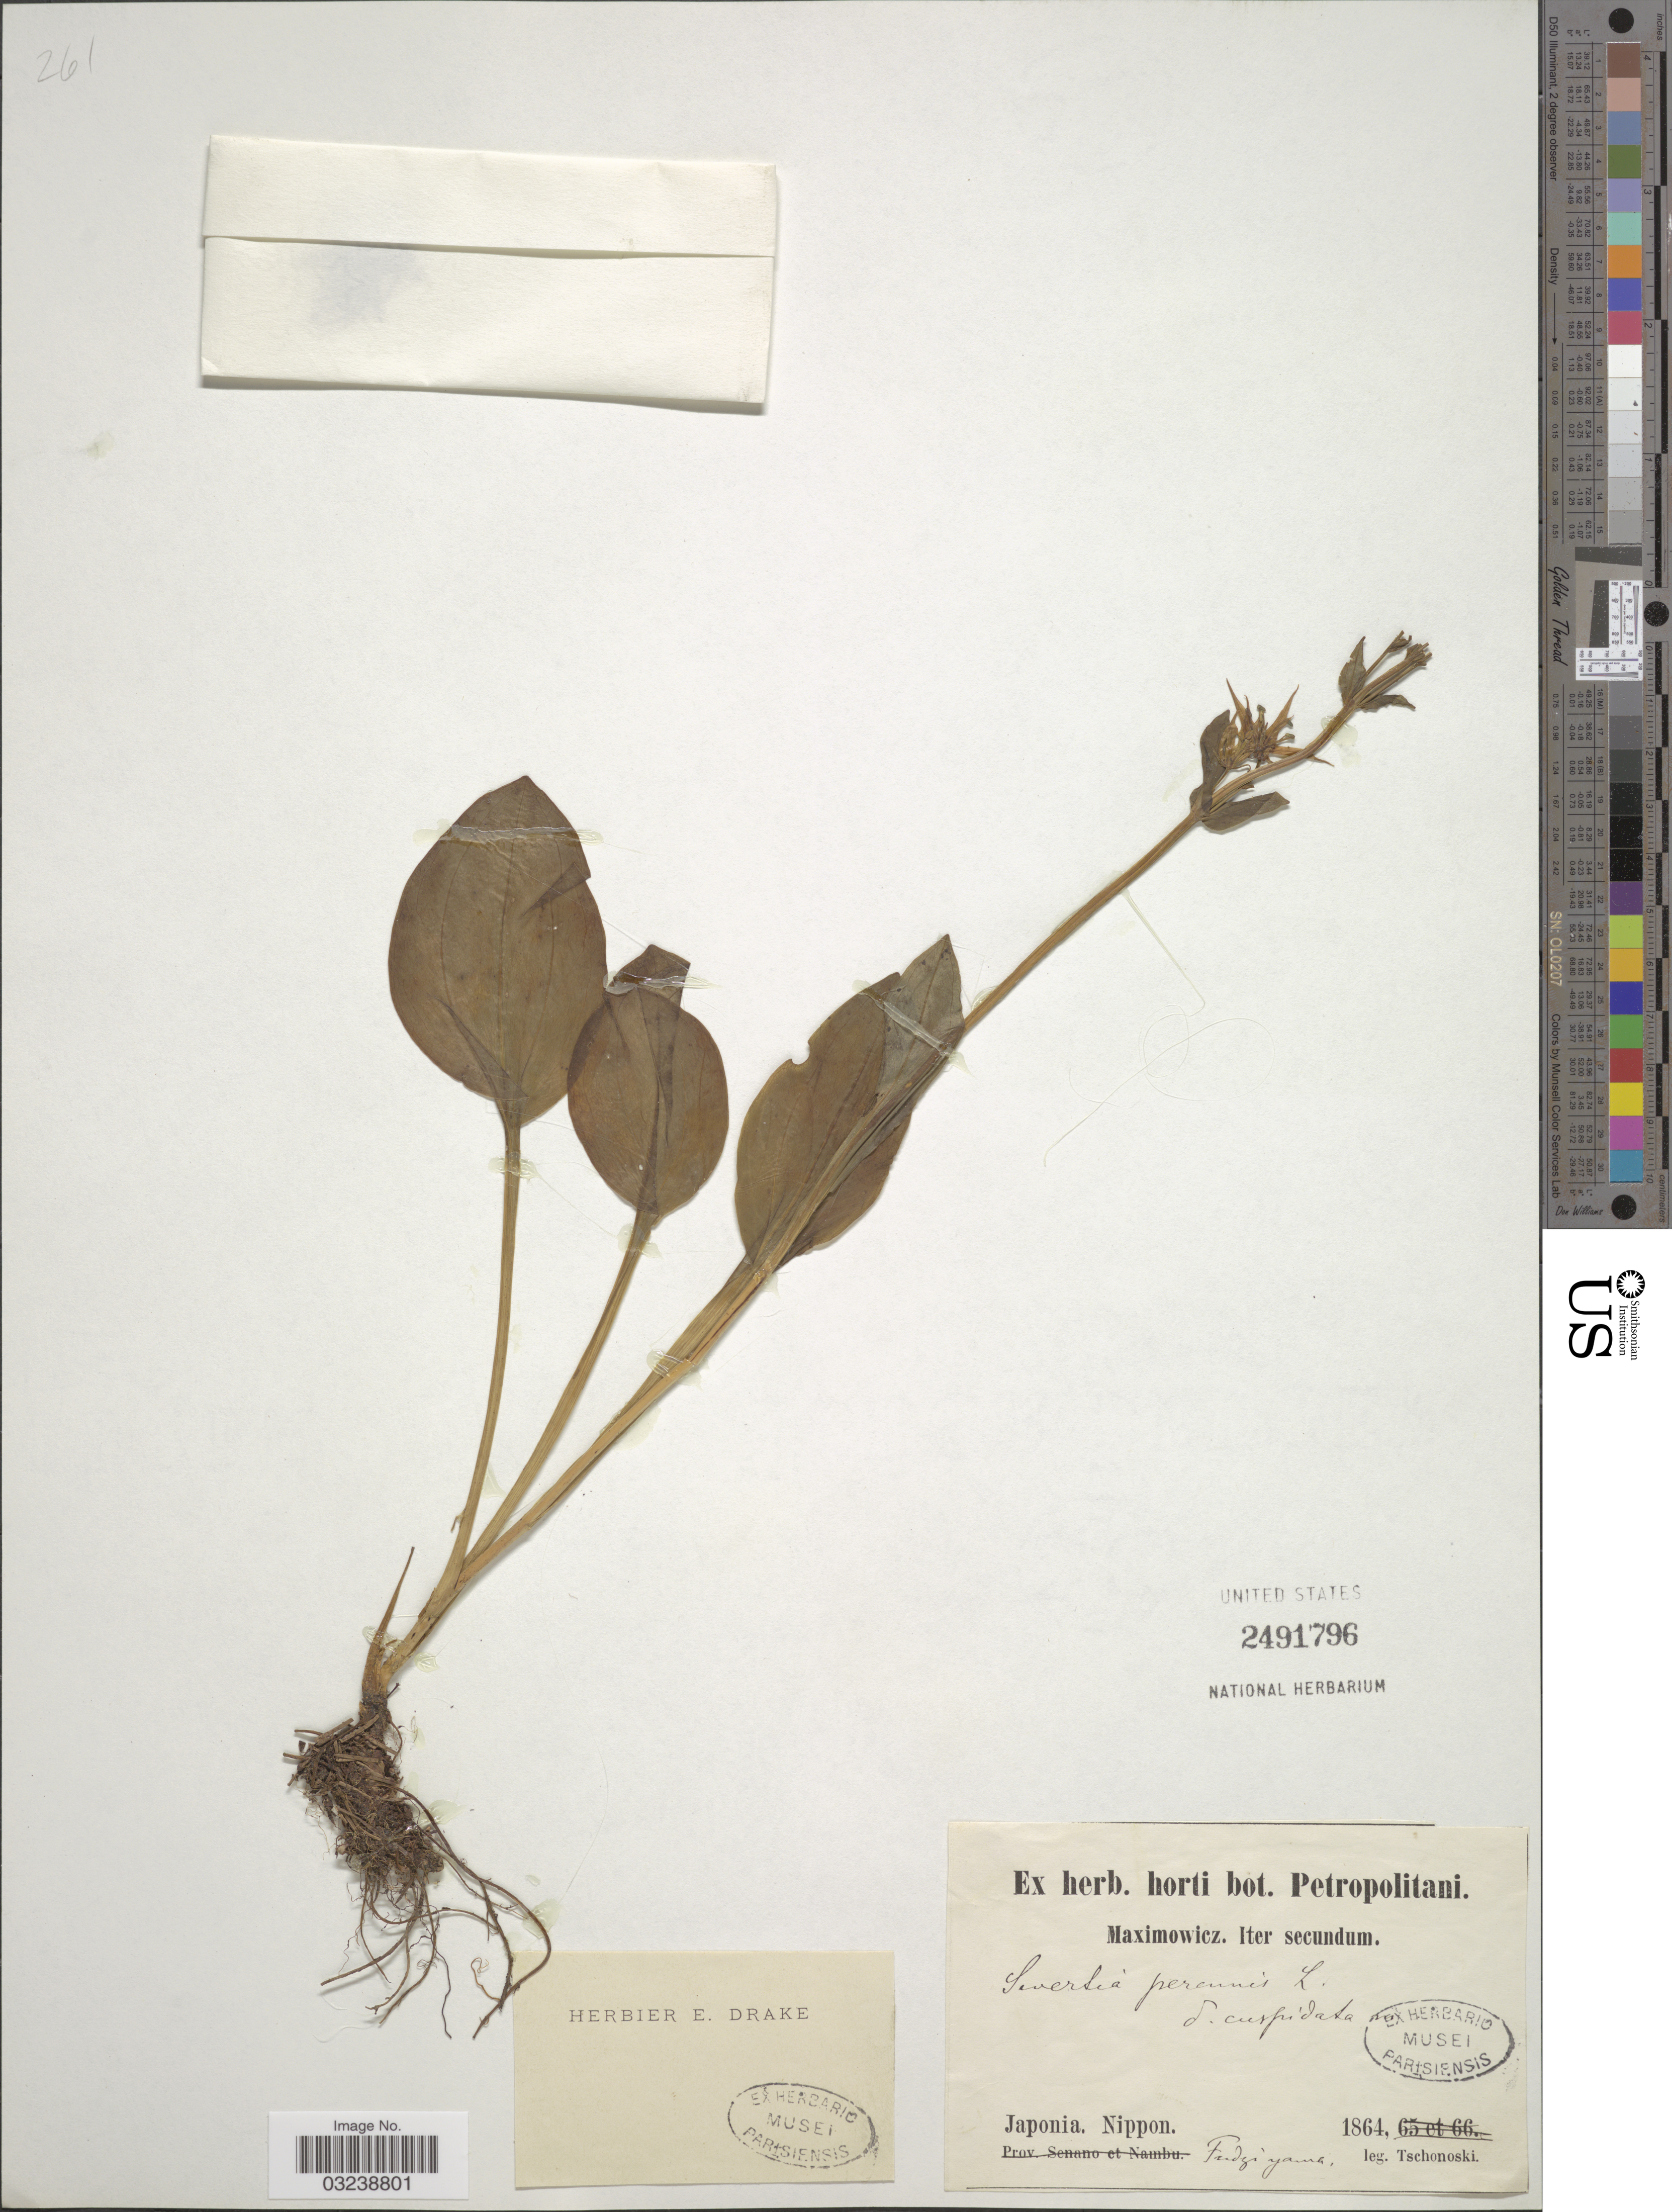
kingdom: Plantae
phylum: Tracheophyta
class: Magnoliopsida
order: Gentianales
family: Gentianaceae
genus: Swertia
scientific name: Swertia perennis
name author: L.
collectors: -. Tschonoski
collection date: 1864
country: Japan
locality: Nippon. Fudzi yama.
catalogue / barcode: US 2491796